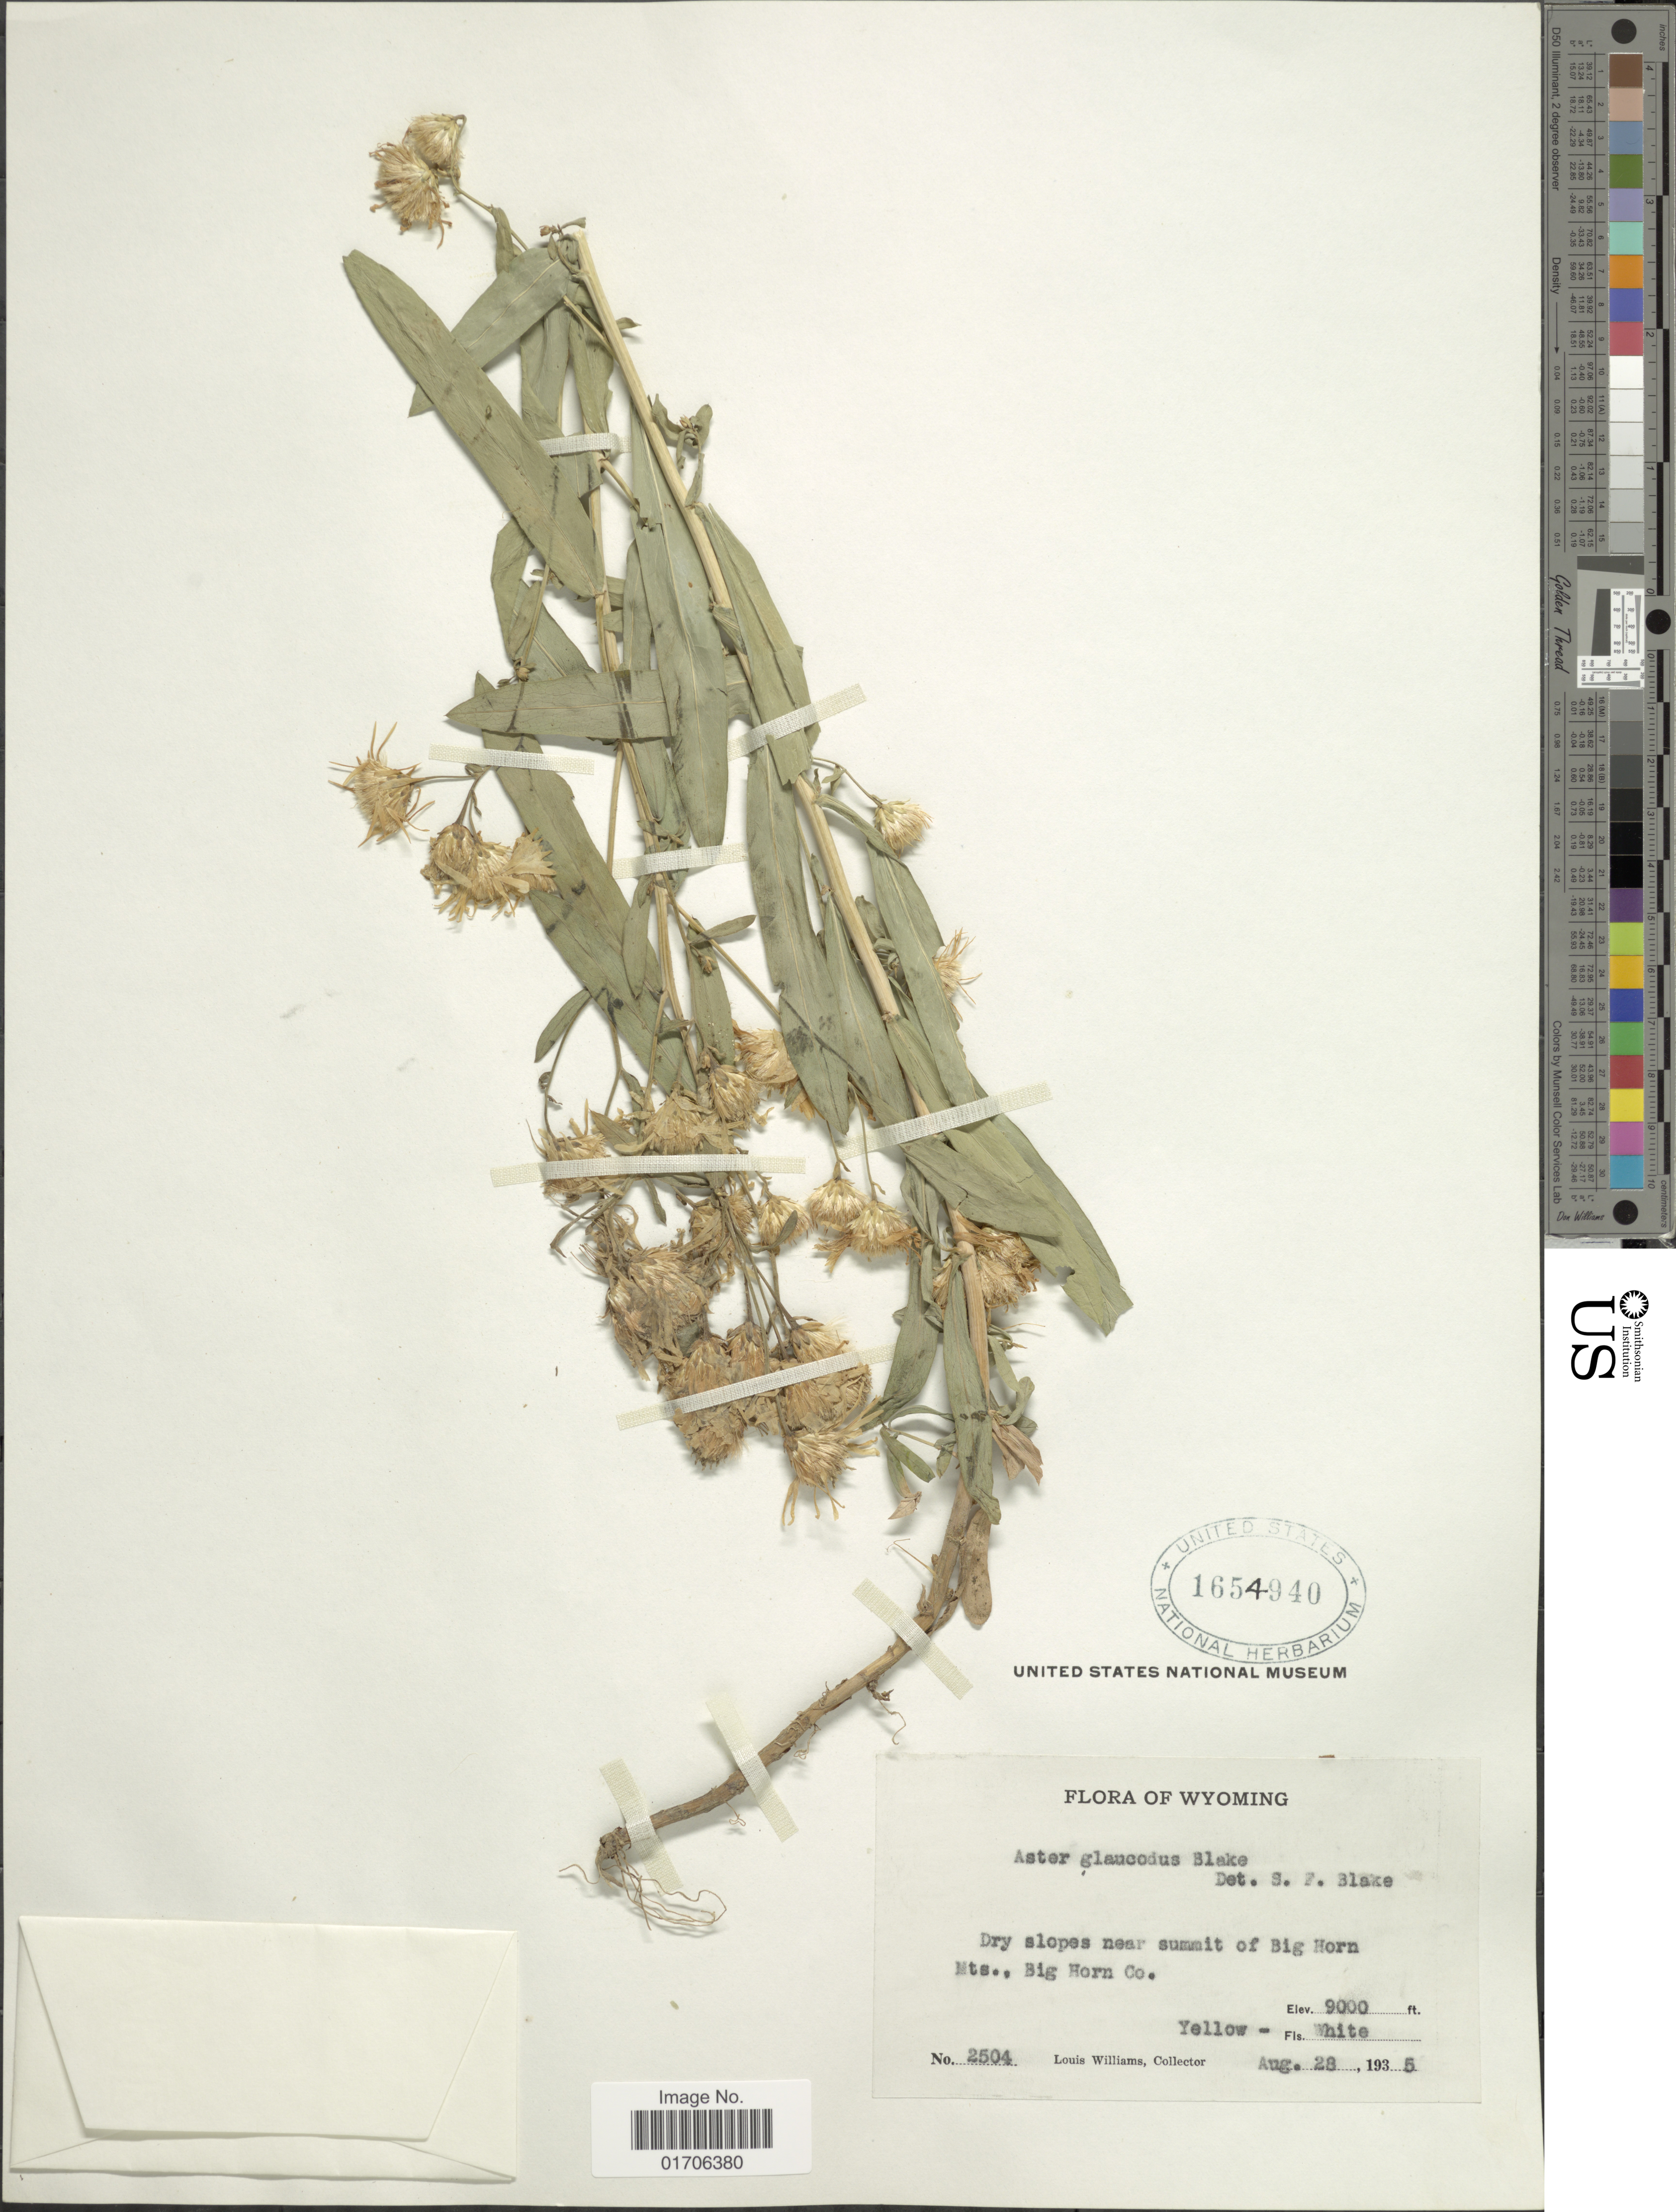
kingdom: Plantae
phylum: Tracheophyta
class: Magnoliopsida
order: Asterales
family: Asteraceae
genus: Eurybia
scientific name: Eurybia glauca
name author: (Nutt.) G.L. Nesom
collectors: L. O. Williams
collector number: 2504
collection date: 1935-08-28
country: United States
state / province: Wyoming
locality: Wyoming. Dry slopes near summit of Big Horn Mts., Big Horn Co.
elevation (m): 2743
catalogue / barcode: US 1654940